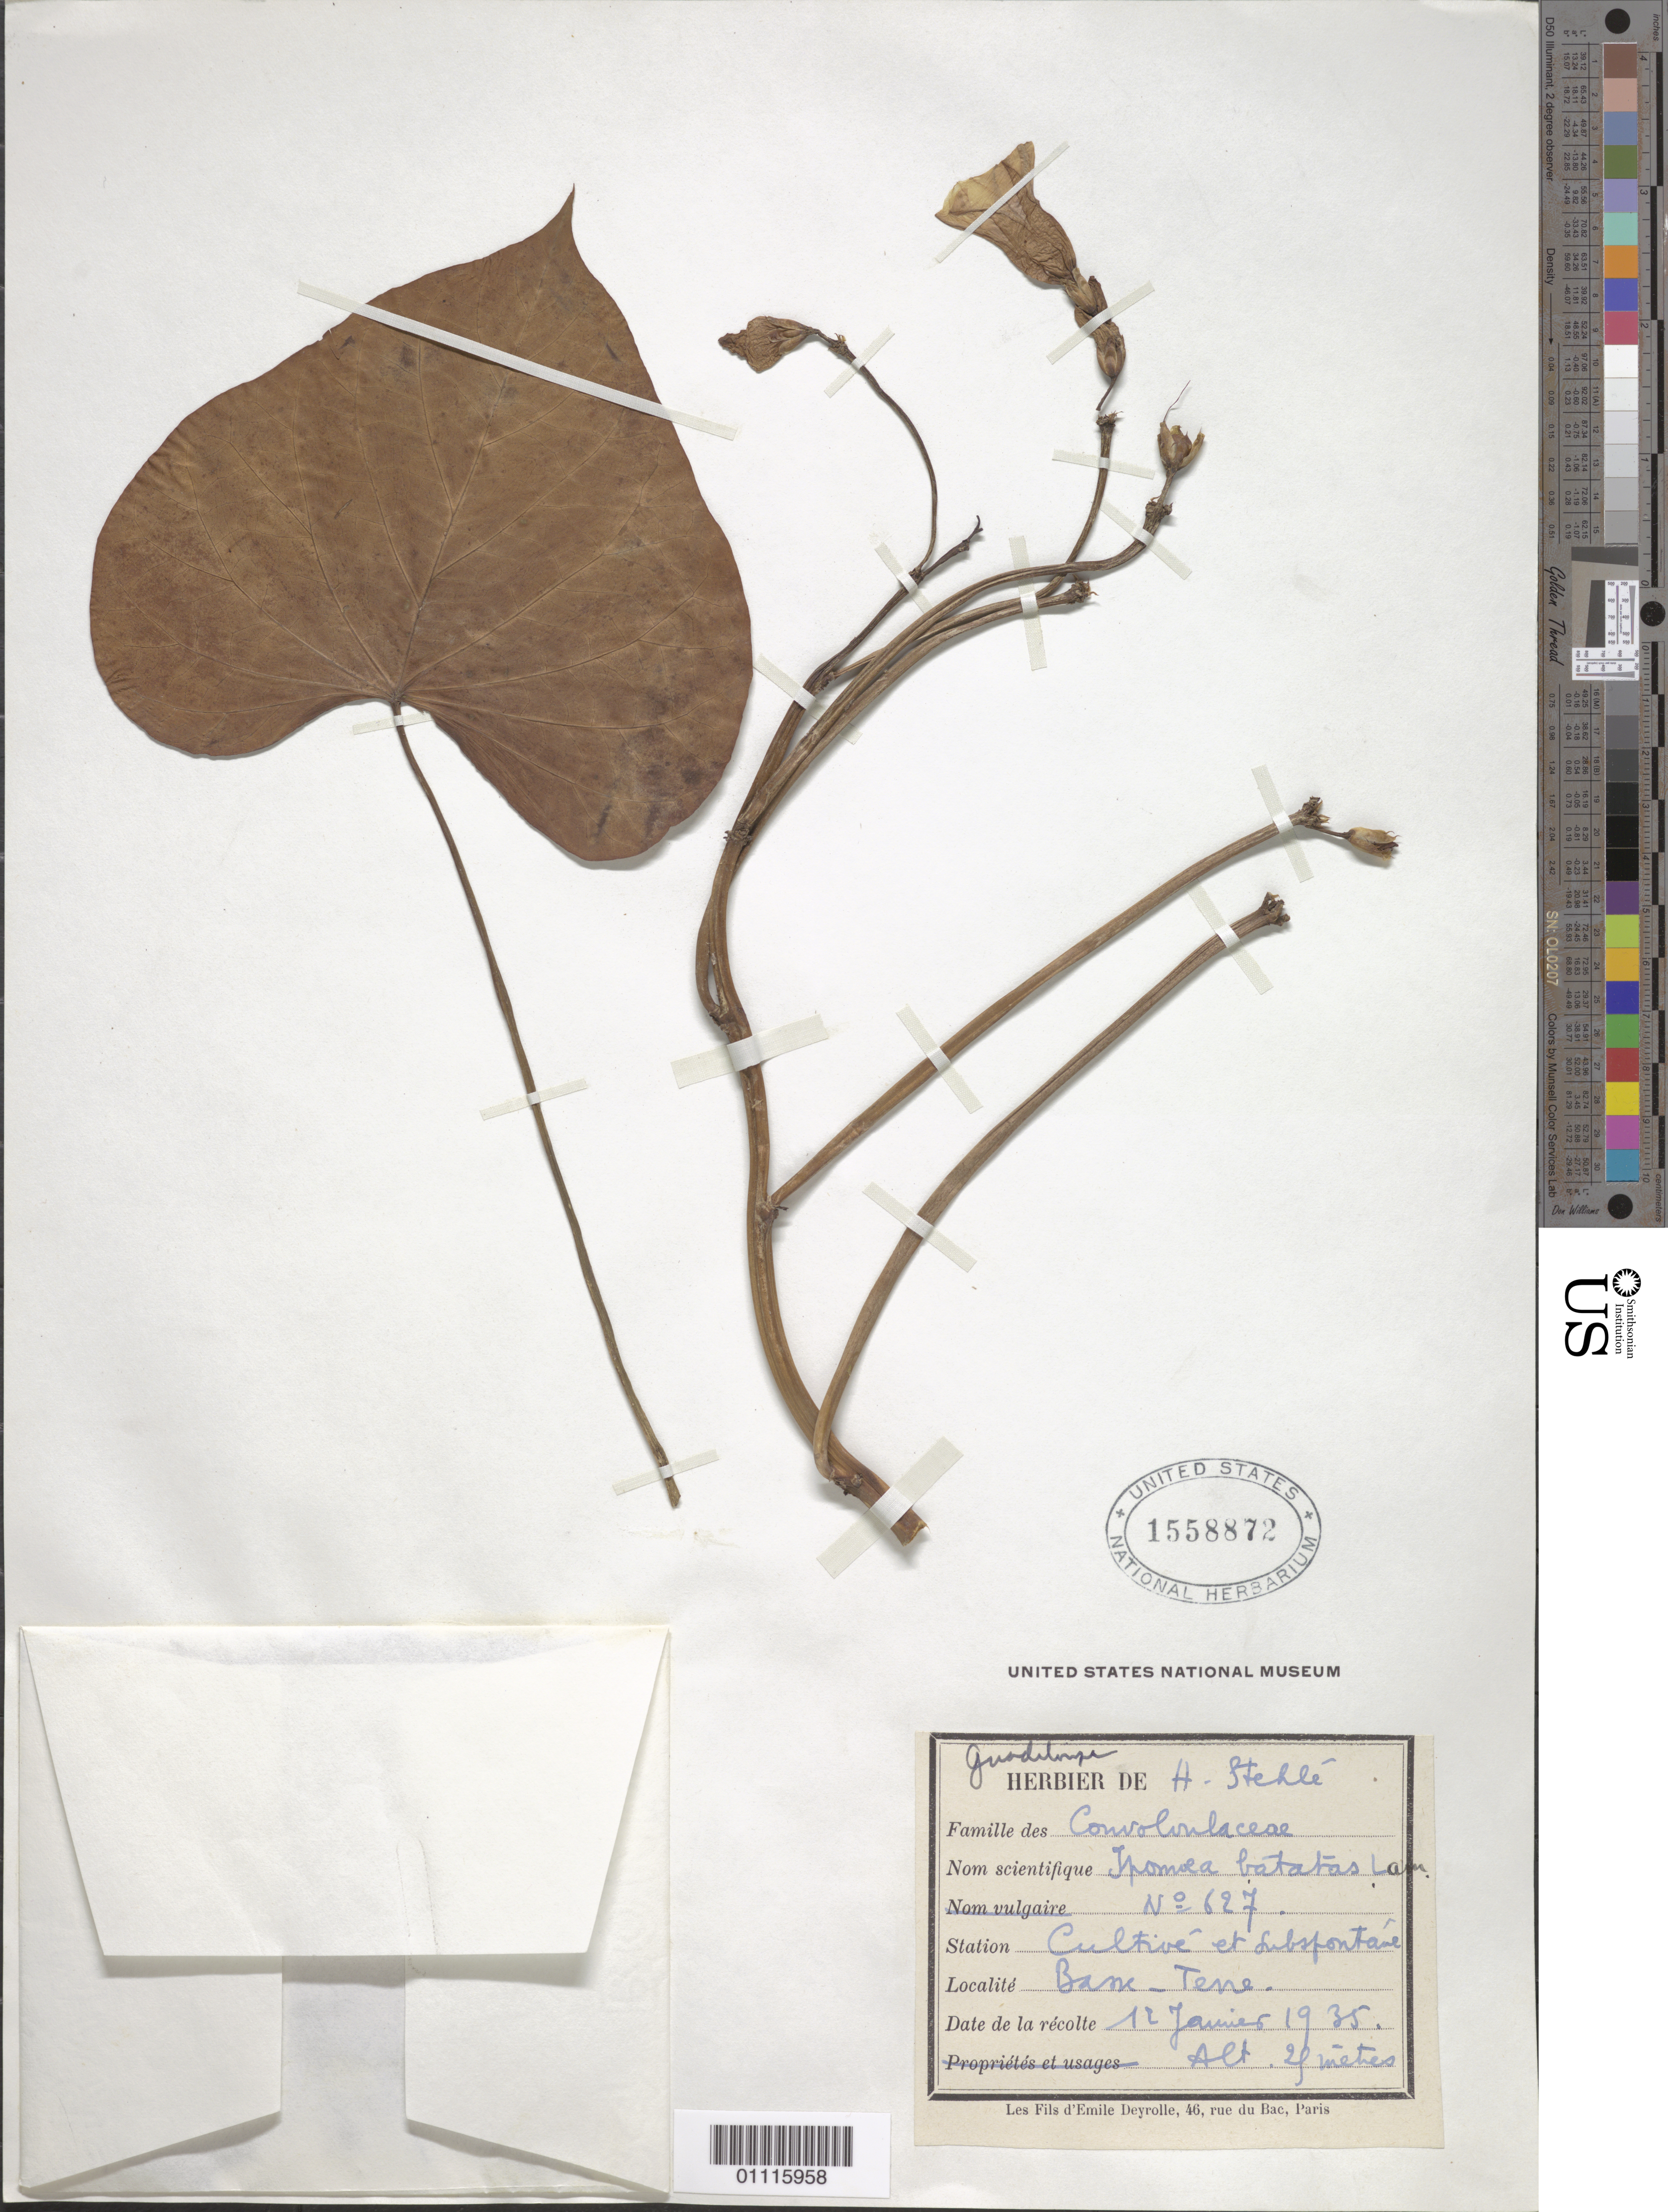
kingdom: Plantae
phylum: Tracheophyta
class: Magnoliopsida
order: Solanales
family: Convolvulaceae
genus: Ipomoea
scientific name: Ipomoea batatas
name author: (L.) Lam.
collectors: H. Stehlé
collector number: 627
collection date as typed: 12 Jan 1935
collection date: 1935-01-12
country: Guadeloupe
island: Basse Terre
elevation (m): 28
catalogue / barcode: US 1558872